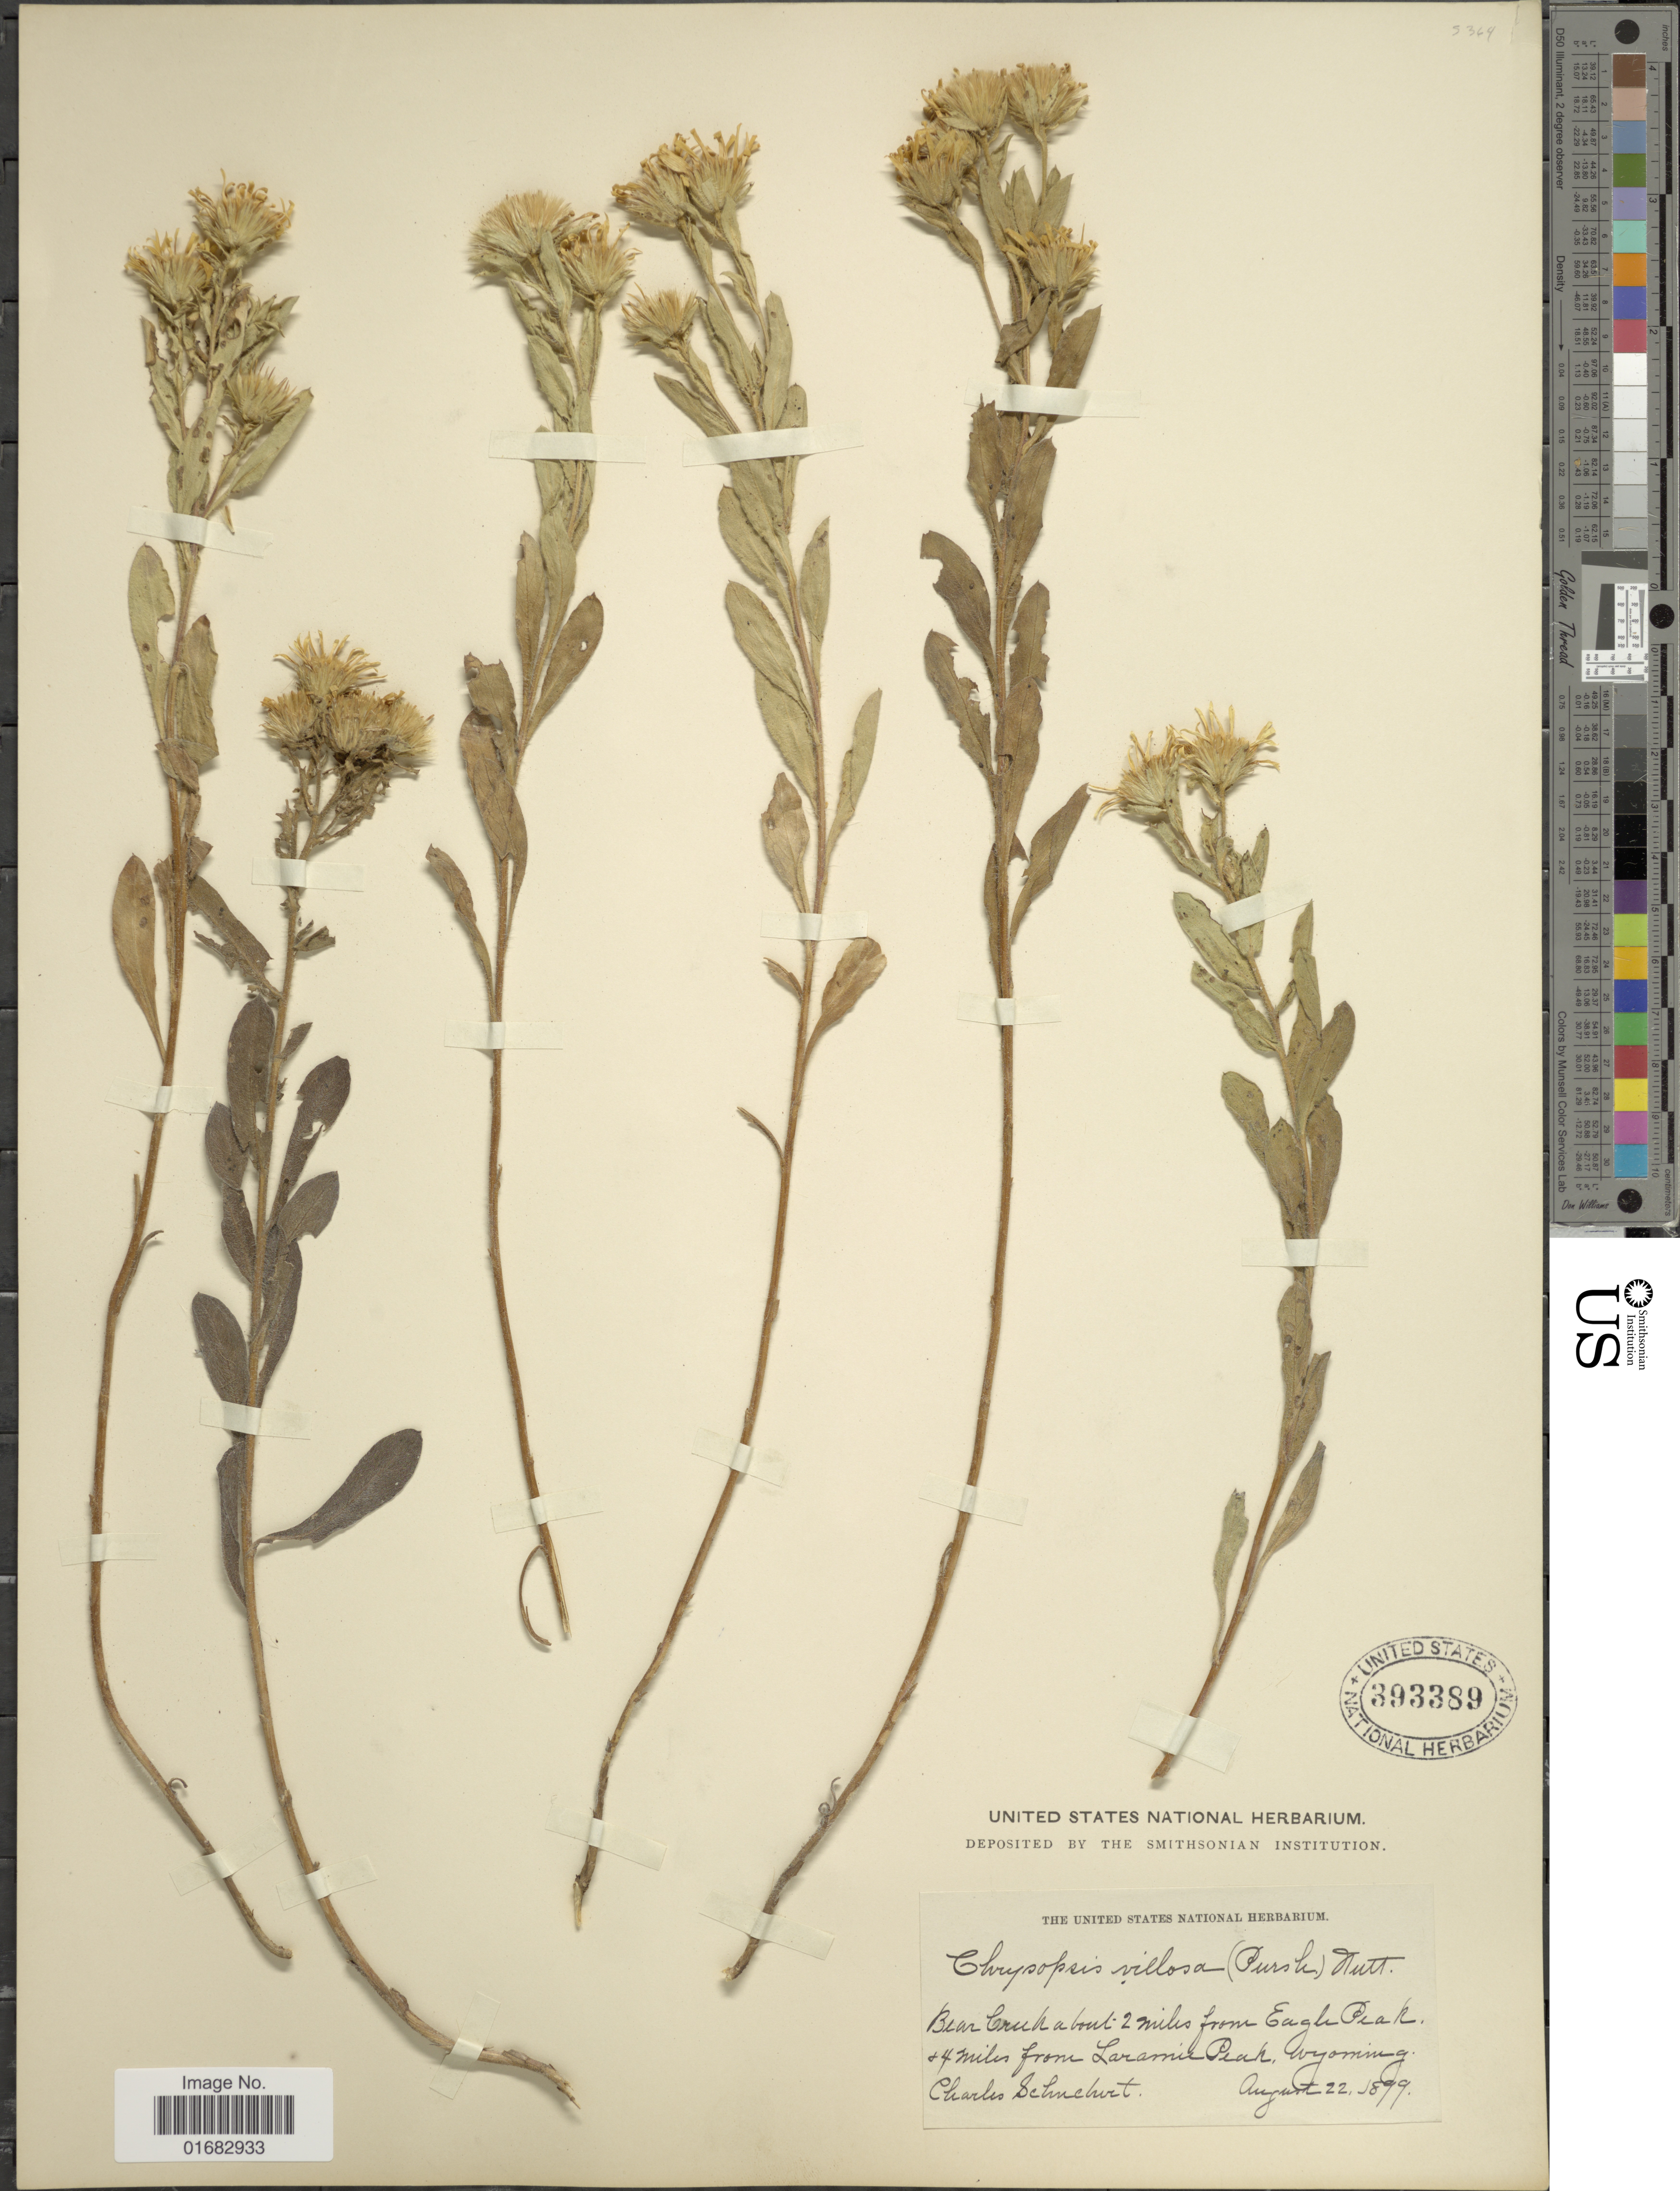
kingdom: Plantae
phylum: Tracheophyta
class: Magnoliopsida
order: Asterales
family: Asteraceae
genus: Heterotheca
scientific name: Heterotheca villosa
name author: (Pursh) Shinners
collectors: C. Schuchert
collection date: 1899-08-22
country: United States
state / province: Wyoming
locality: Bear Creek about 2 miles from Eagle Peak, 24 miles from Laramir Peak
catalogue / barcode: US 393389